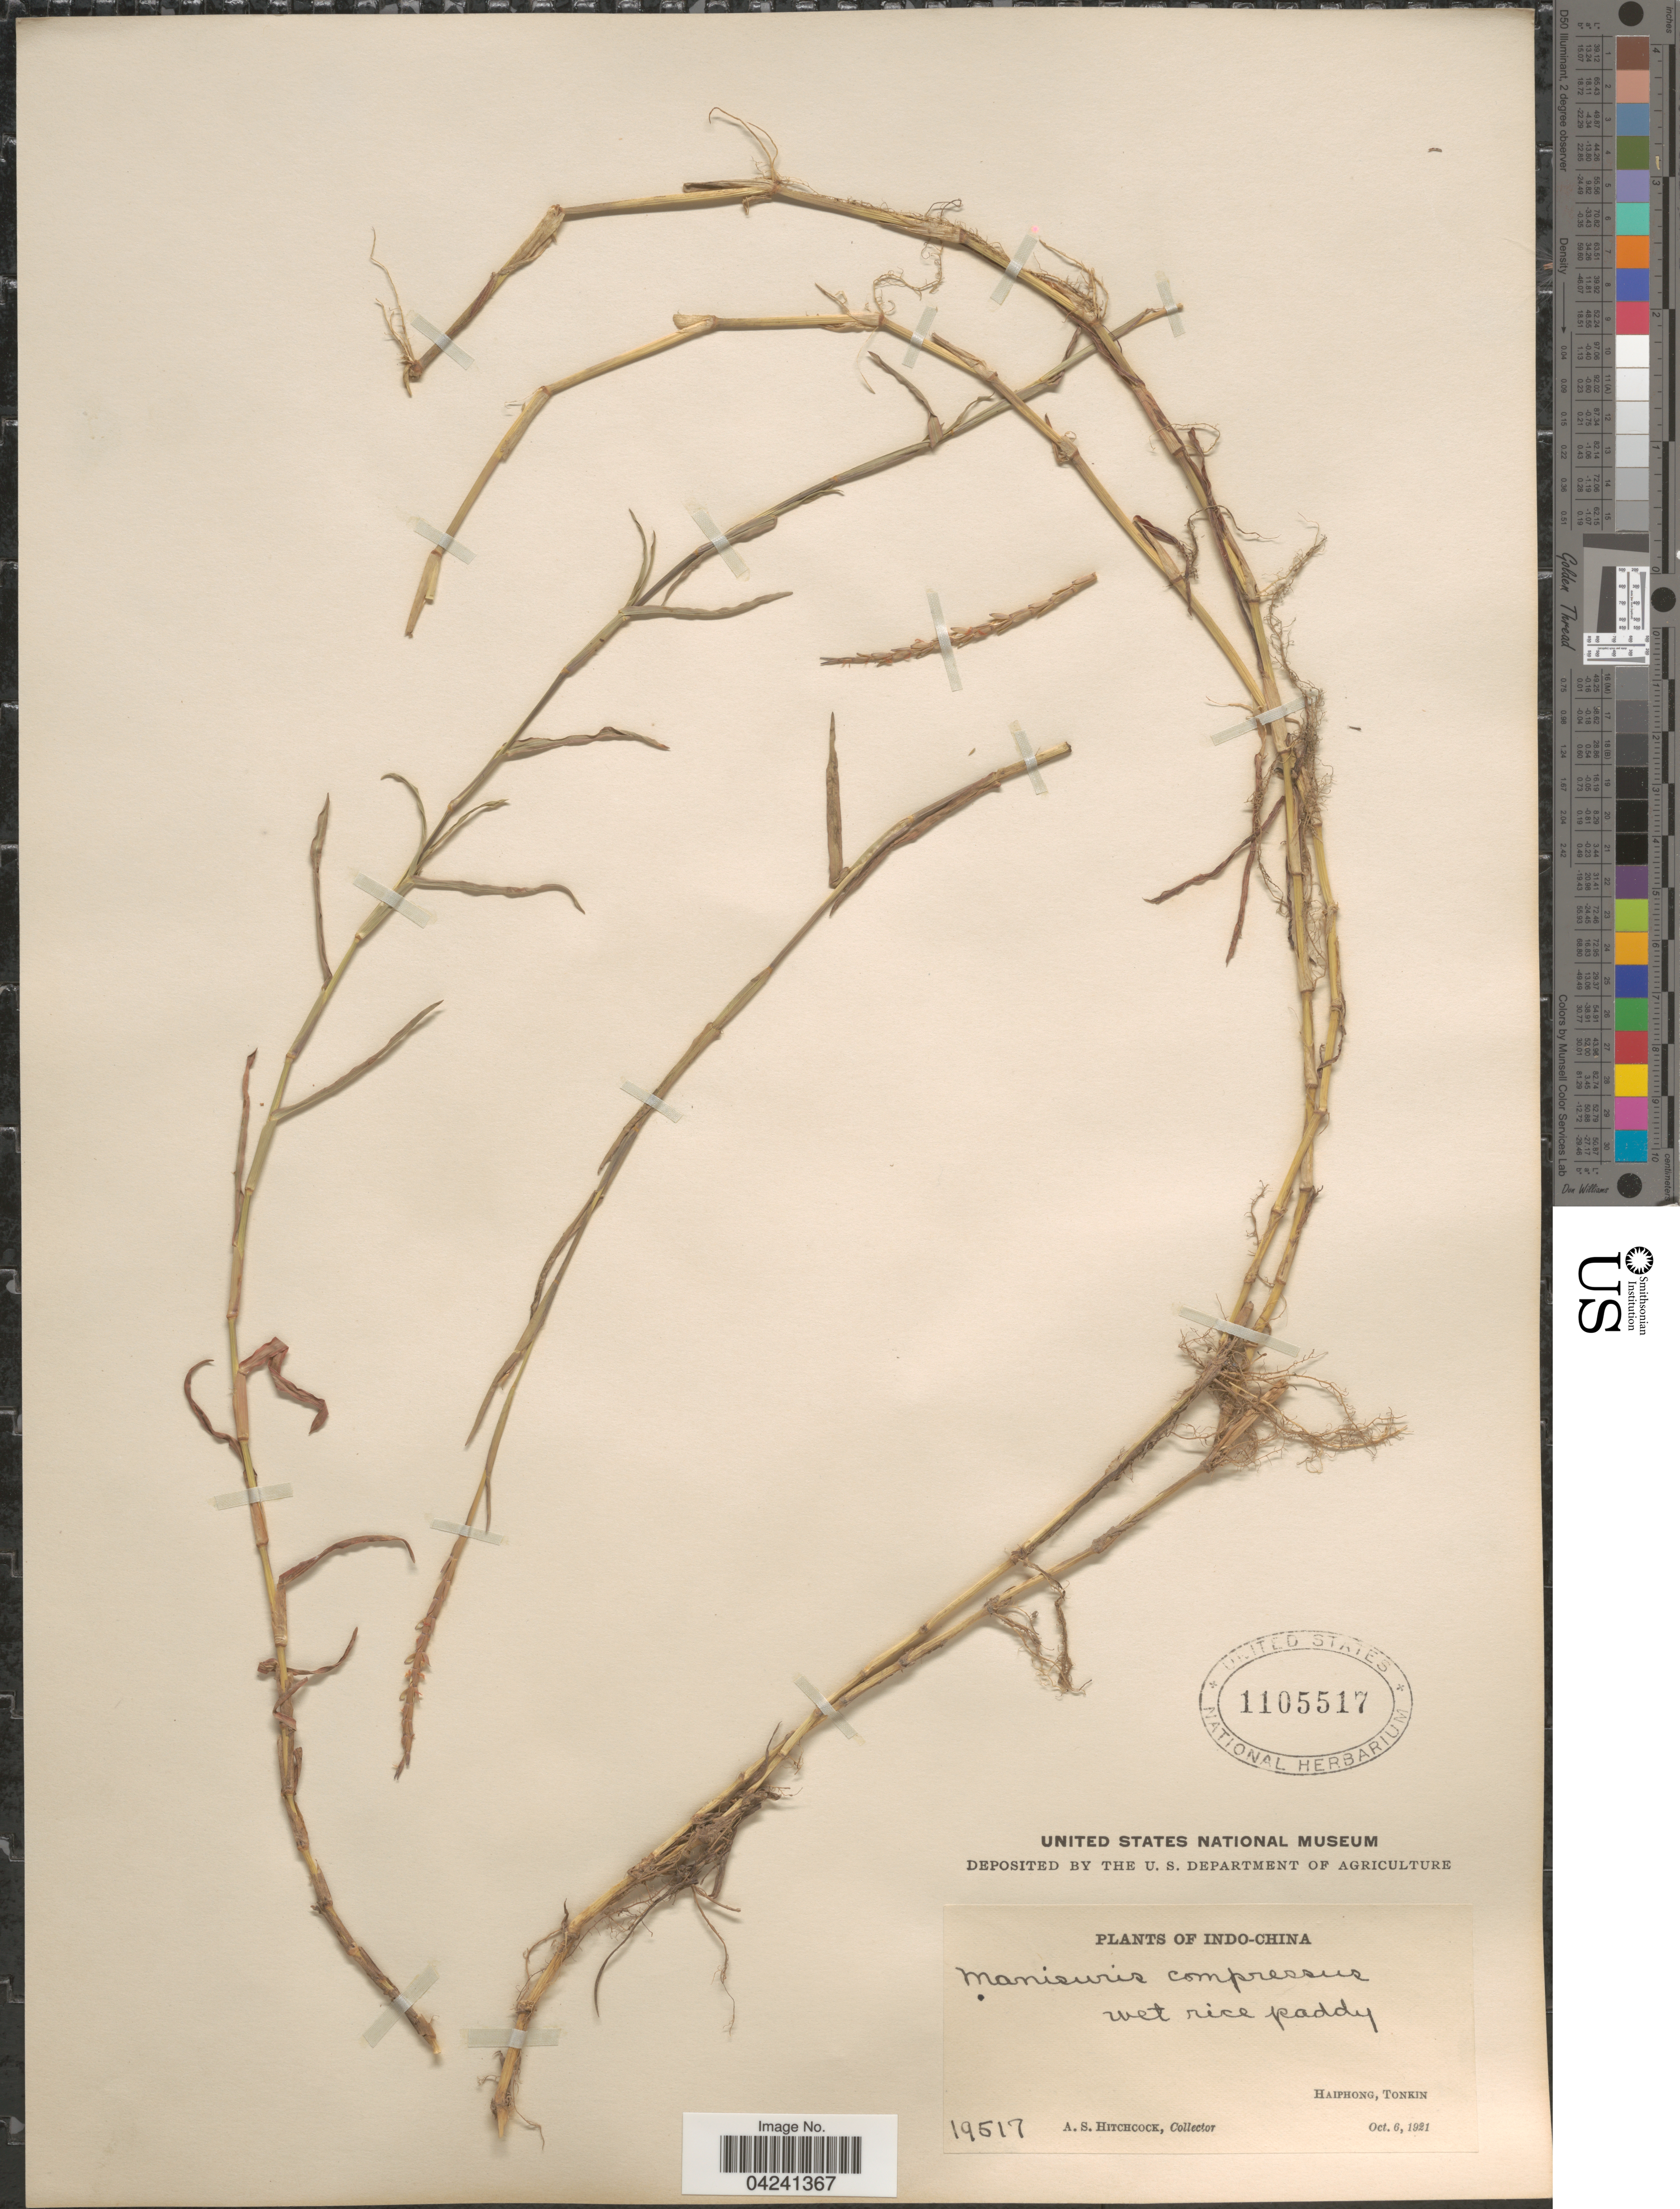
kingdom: Plantae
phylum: Tracheophyta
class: Liliopsida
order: Poales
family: Poaceae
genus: Hemarthria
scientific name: Hemarthria compressa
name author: (L.) R. Br.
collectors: A. S. Hitchcock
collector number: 19517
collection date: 1921-10-06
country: Vietnam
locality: Indo-China. Haiphong, Tonkin.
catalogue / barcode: US 1105517